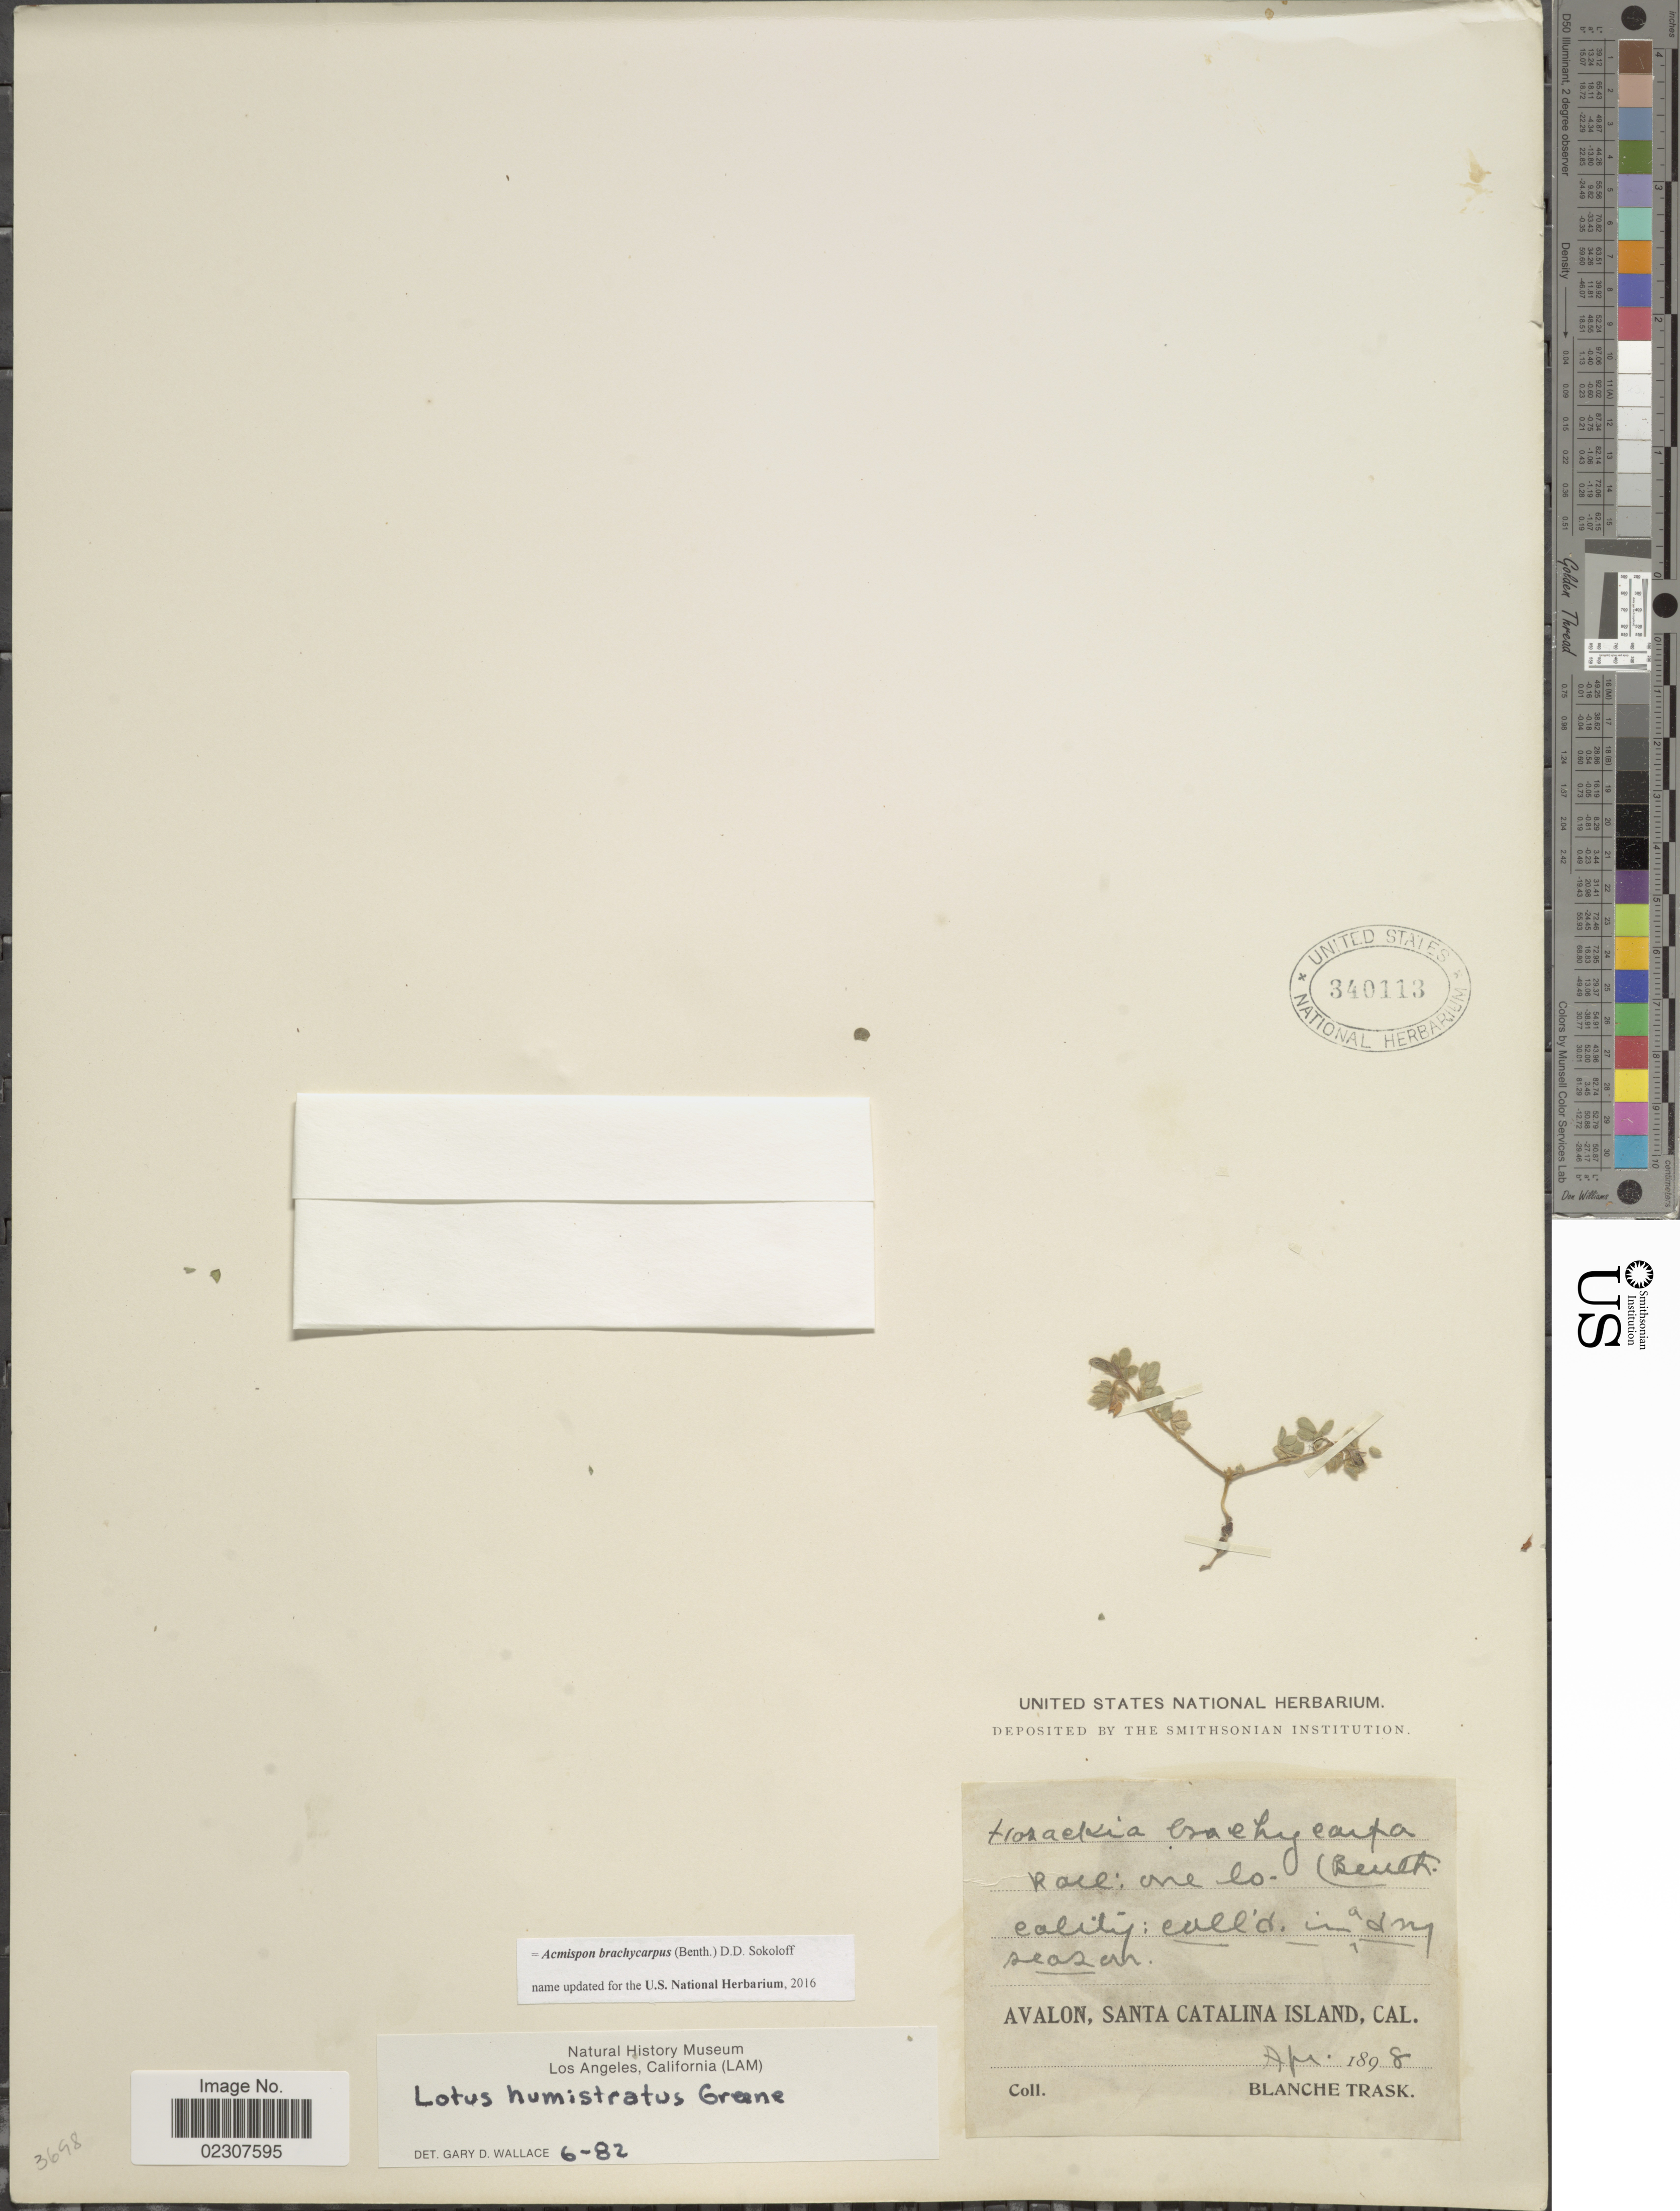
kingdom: Plantae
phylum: Tracheophyta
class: Magnoliopsida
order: Fabales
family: Fabaceae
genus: Acmispon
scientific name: Acmispon brachycarpus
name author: (Benth.) D.D. Sokoloff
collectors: B. Trask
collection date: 1898-04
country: United States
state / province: California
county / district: Los Angeles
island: Santa Catalina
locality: Avalon, Santa Catalina Island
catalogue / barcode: US 340113